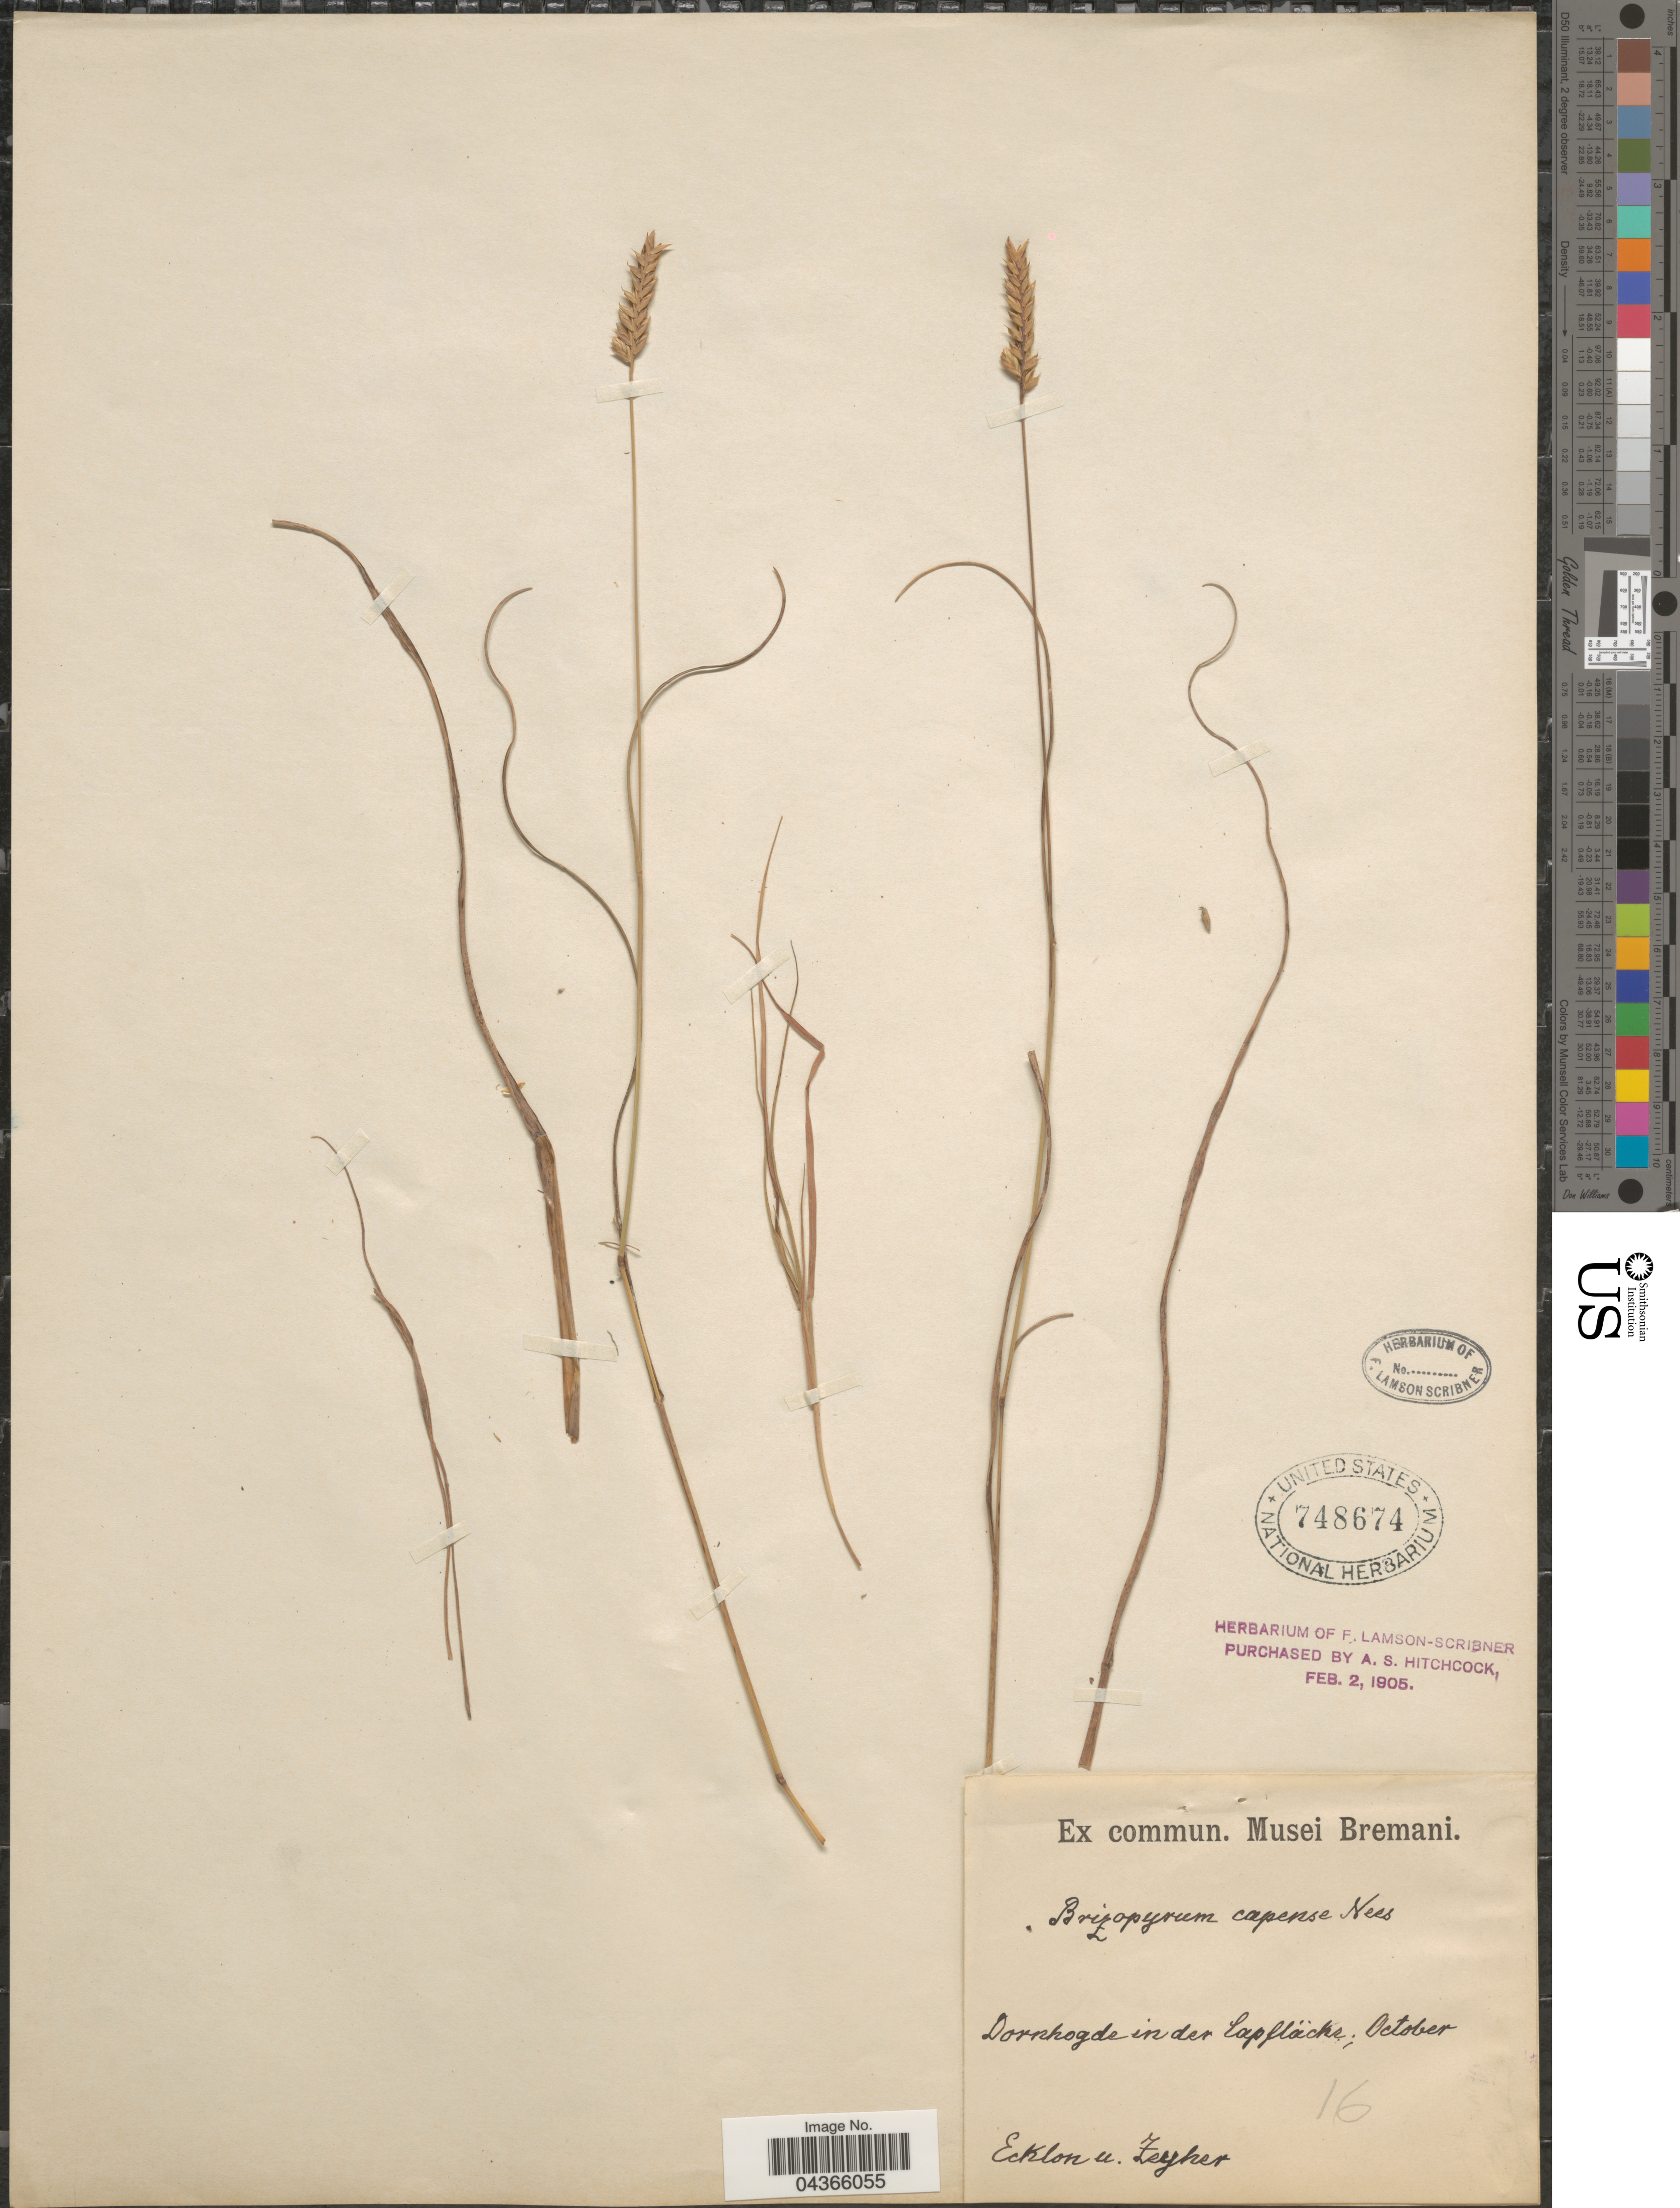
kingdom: Plantae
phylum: Tracheophyta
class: Liliopsida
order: Poales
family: Poaceae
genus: Tribolium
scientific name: Tribolium uniolae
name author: (L. f.) Renvoize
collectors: -. Ecklon & -. Zeyher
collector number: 16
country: South Africa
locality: Dornhogde in der Capfläche.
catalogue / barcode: US 748674